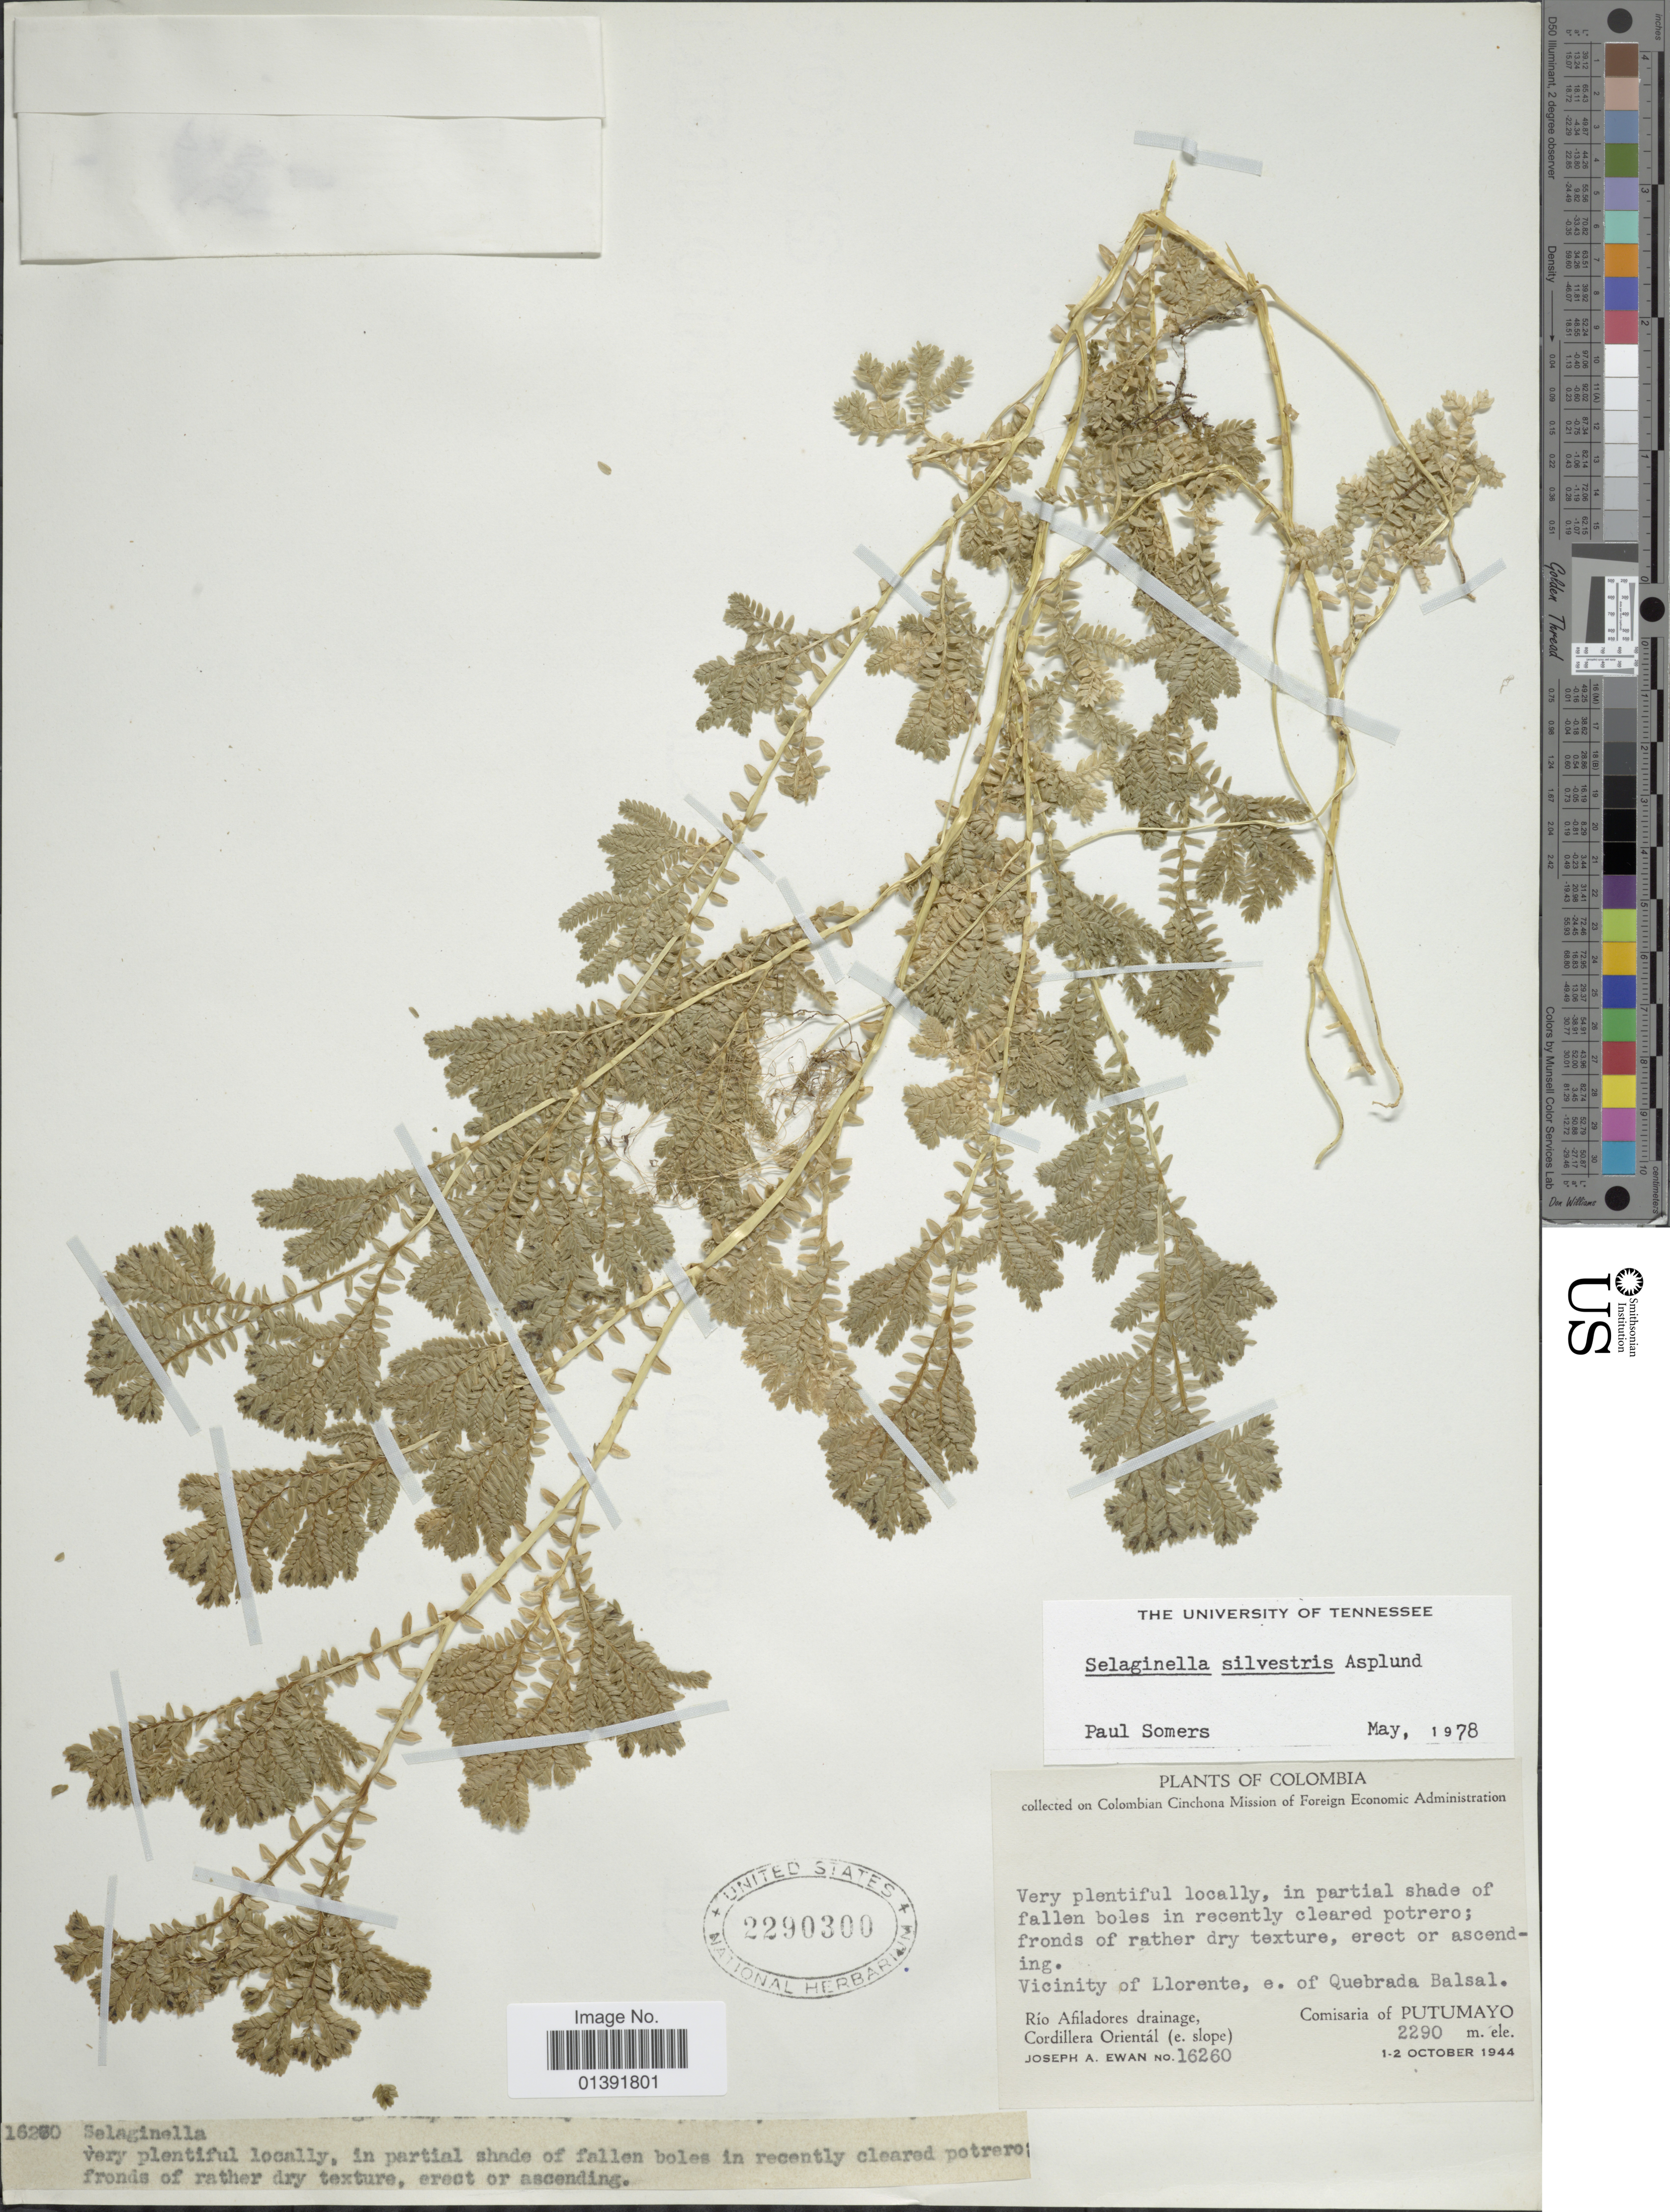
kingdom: Plantae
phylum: Tracheophyta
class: Lycopodiopsida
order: Selaginellales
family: Selaginellaceae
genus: Selaginella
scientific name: Selaginella silvestris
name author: Aspl.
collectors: J. A. Ewan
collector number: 16260*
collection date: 1944-10-01/1944-10-02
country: Colombia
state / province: Putumayo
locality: Vicinity of Lorento, e. of Quebrada Balsal, Rio Afiladores drainage, Cordillera Oriental (e. slope)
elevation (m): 2290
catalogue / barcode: US 2290300